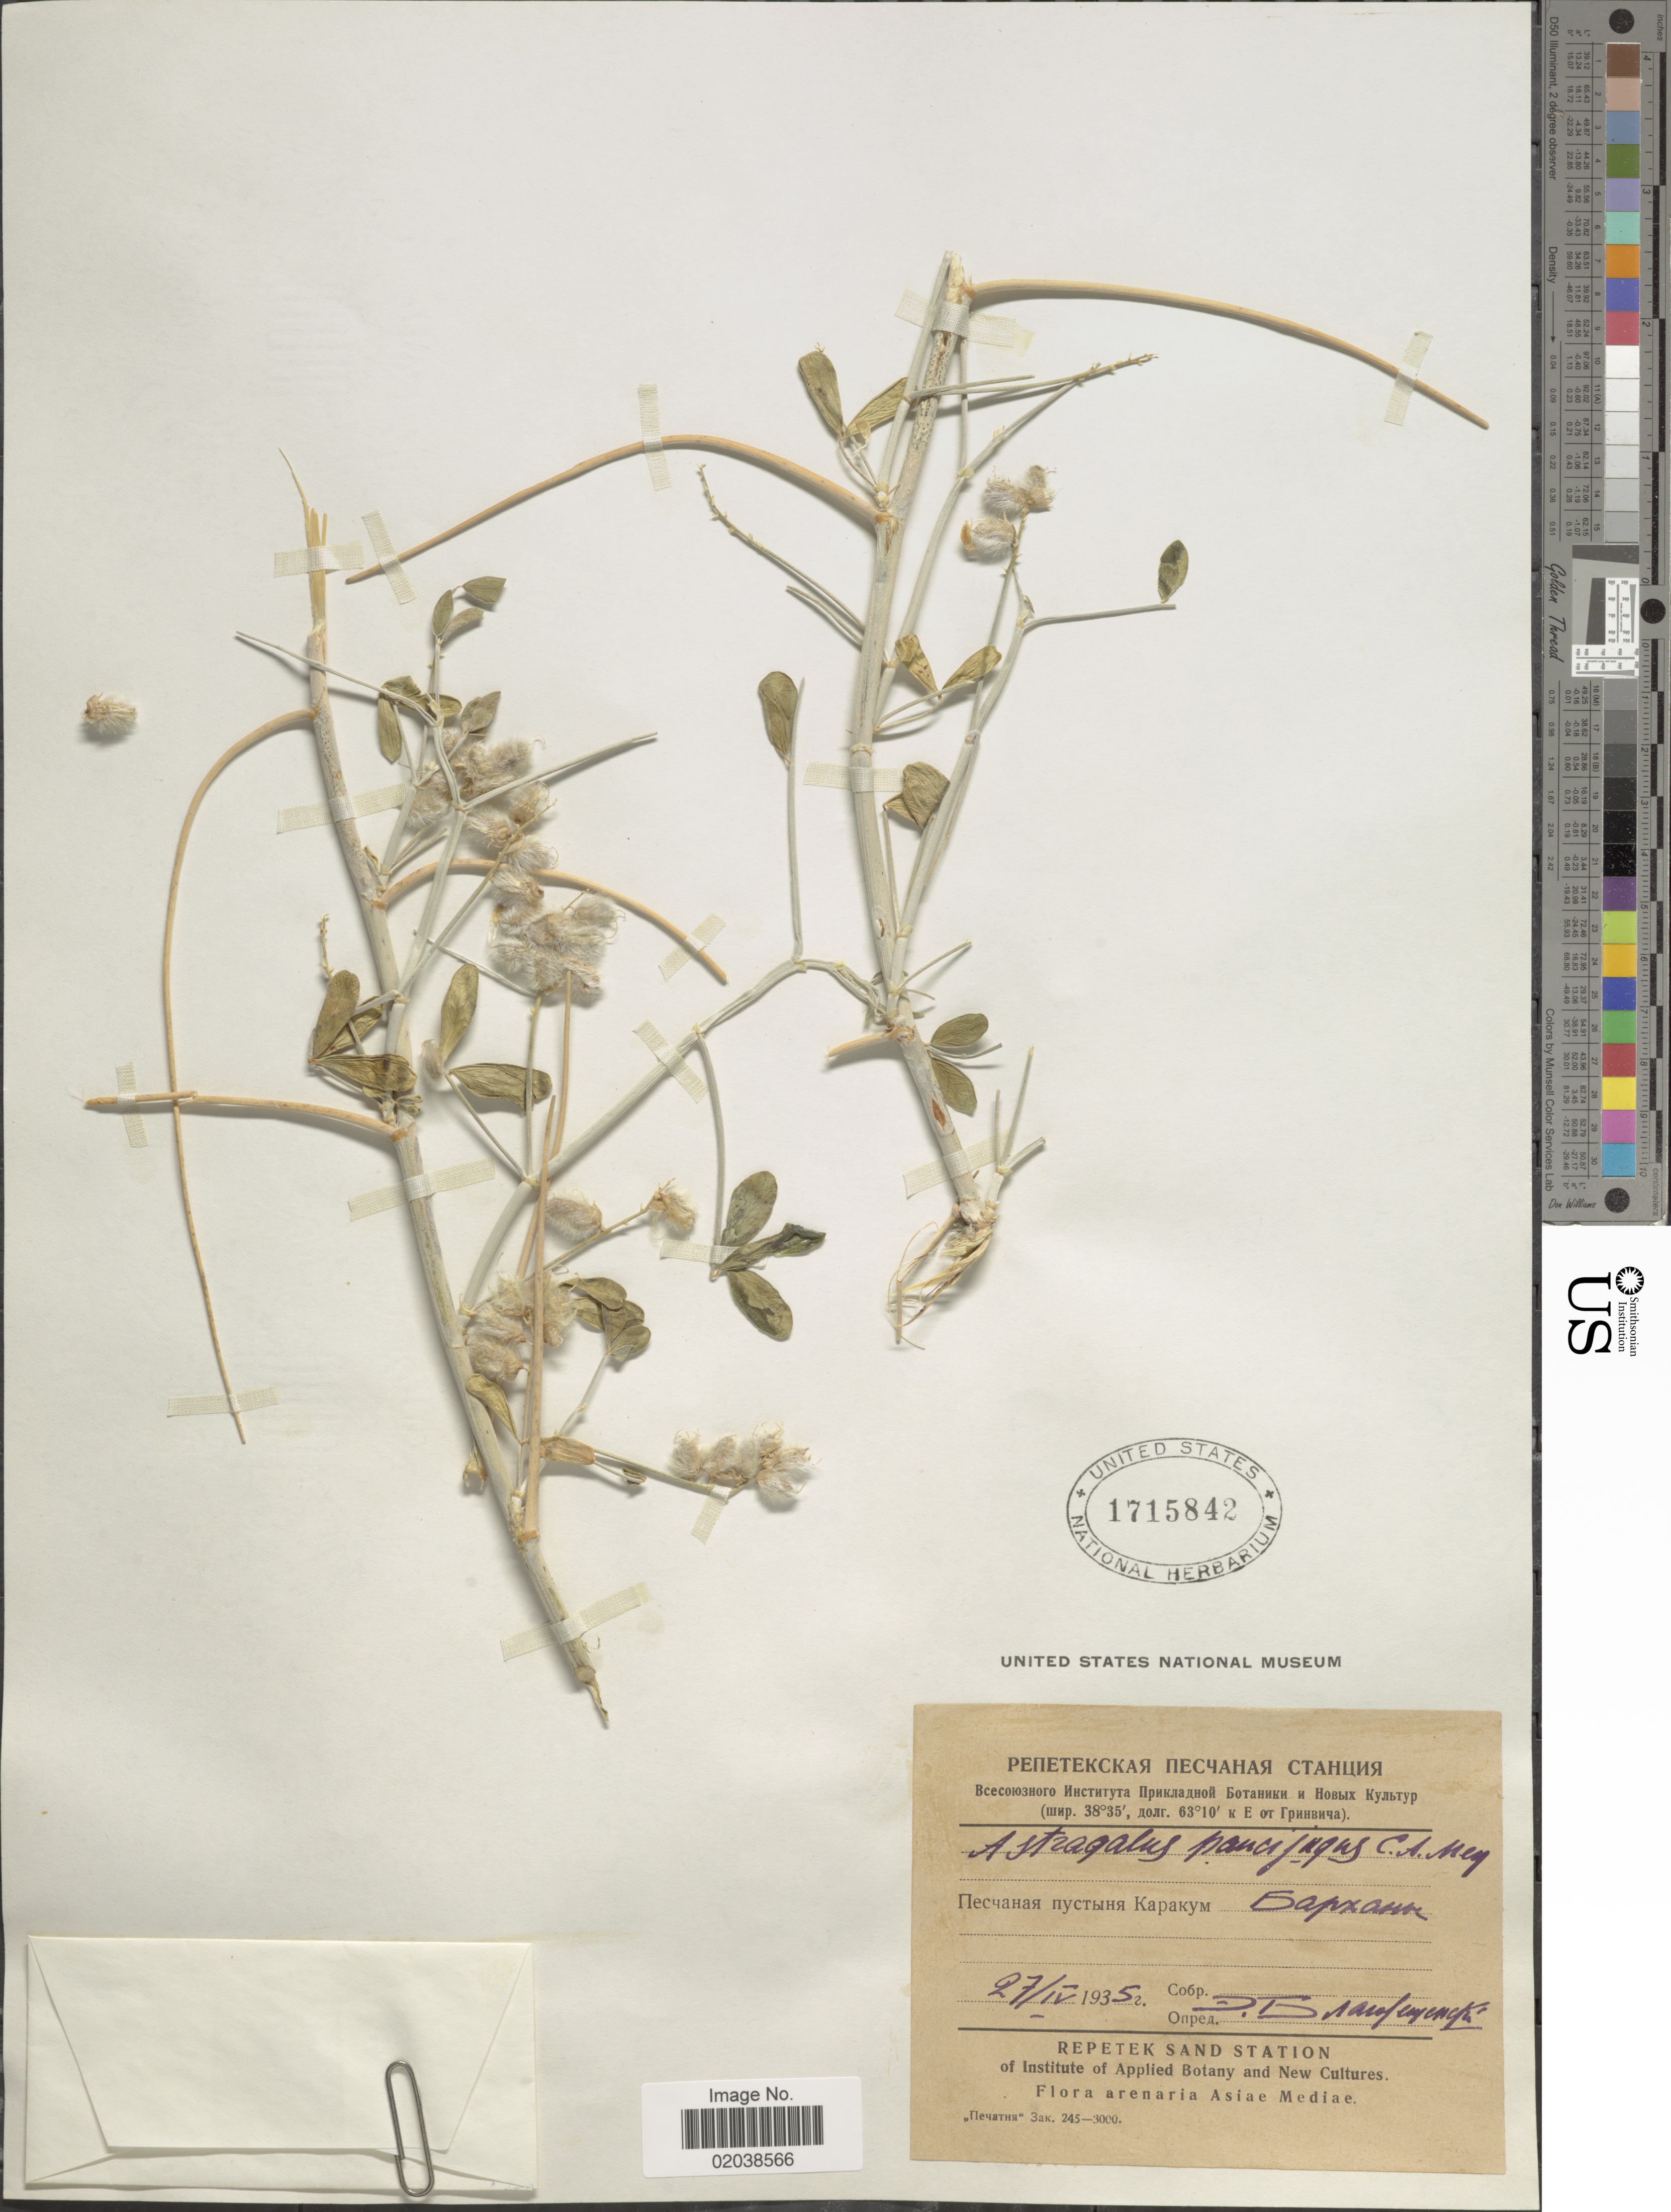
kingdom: Plantae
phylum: Tracheophyta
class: Magnoliopsida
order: Fabales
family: Fabaceae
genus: Astragalus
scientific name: Astragalus paucijugus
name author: Schrenk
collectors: E. Blagoveshenskiy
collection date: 1935-04-27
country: Turkmenistan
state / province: Lebap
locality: Karakum Desert, Repetek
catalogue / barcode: US 1715842